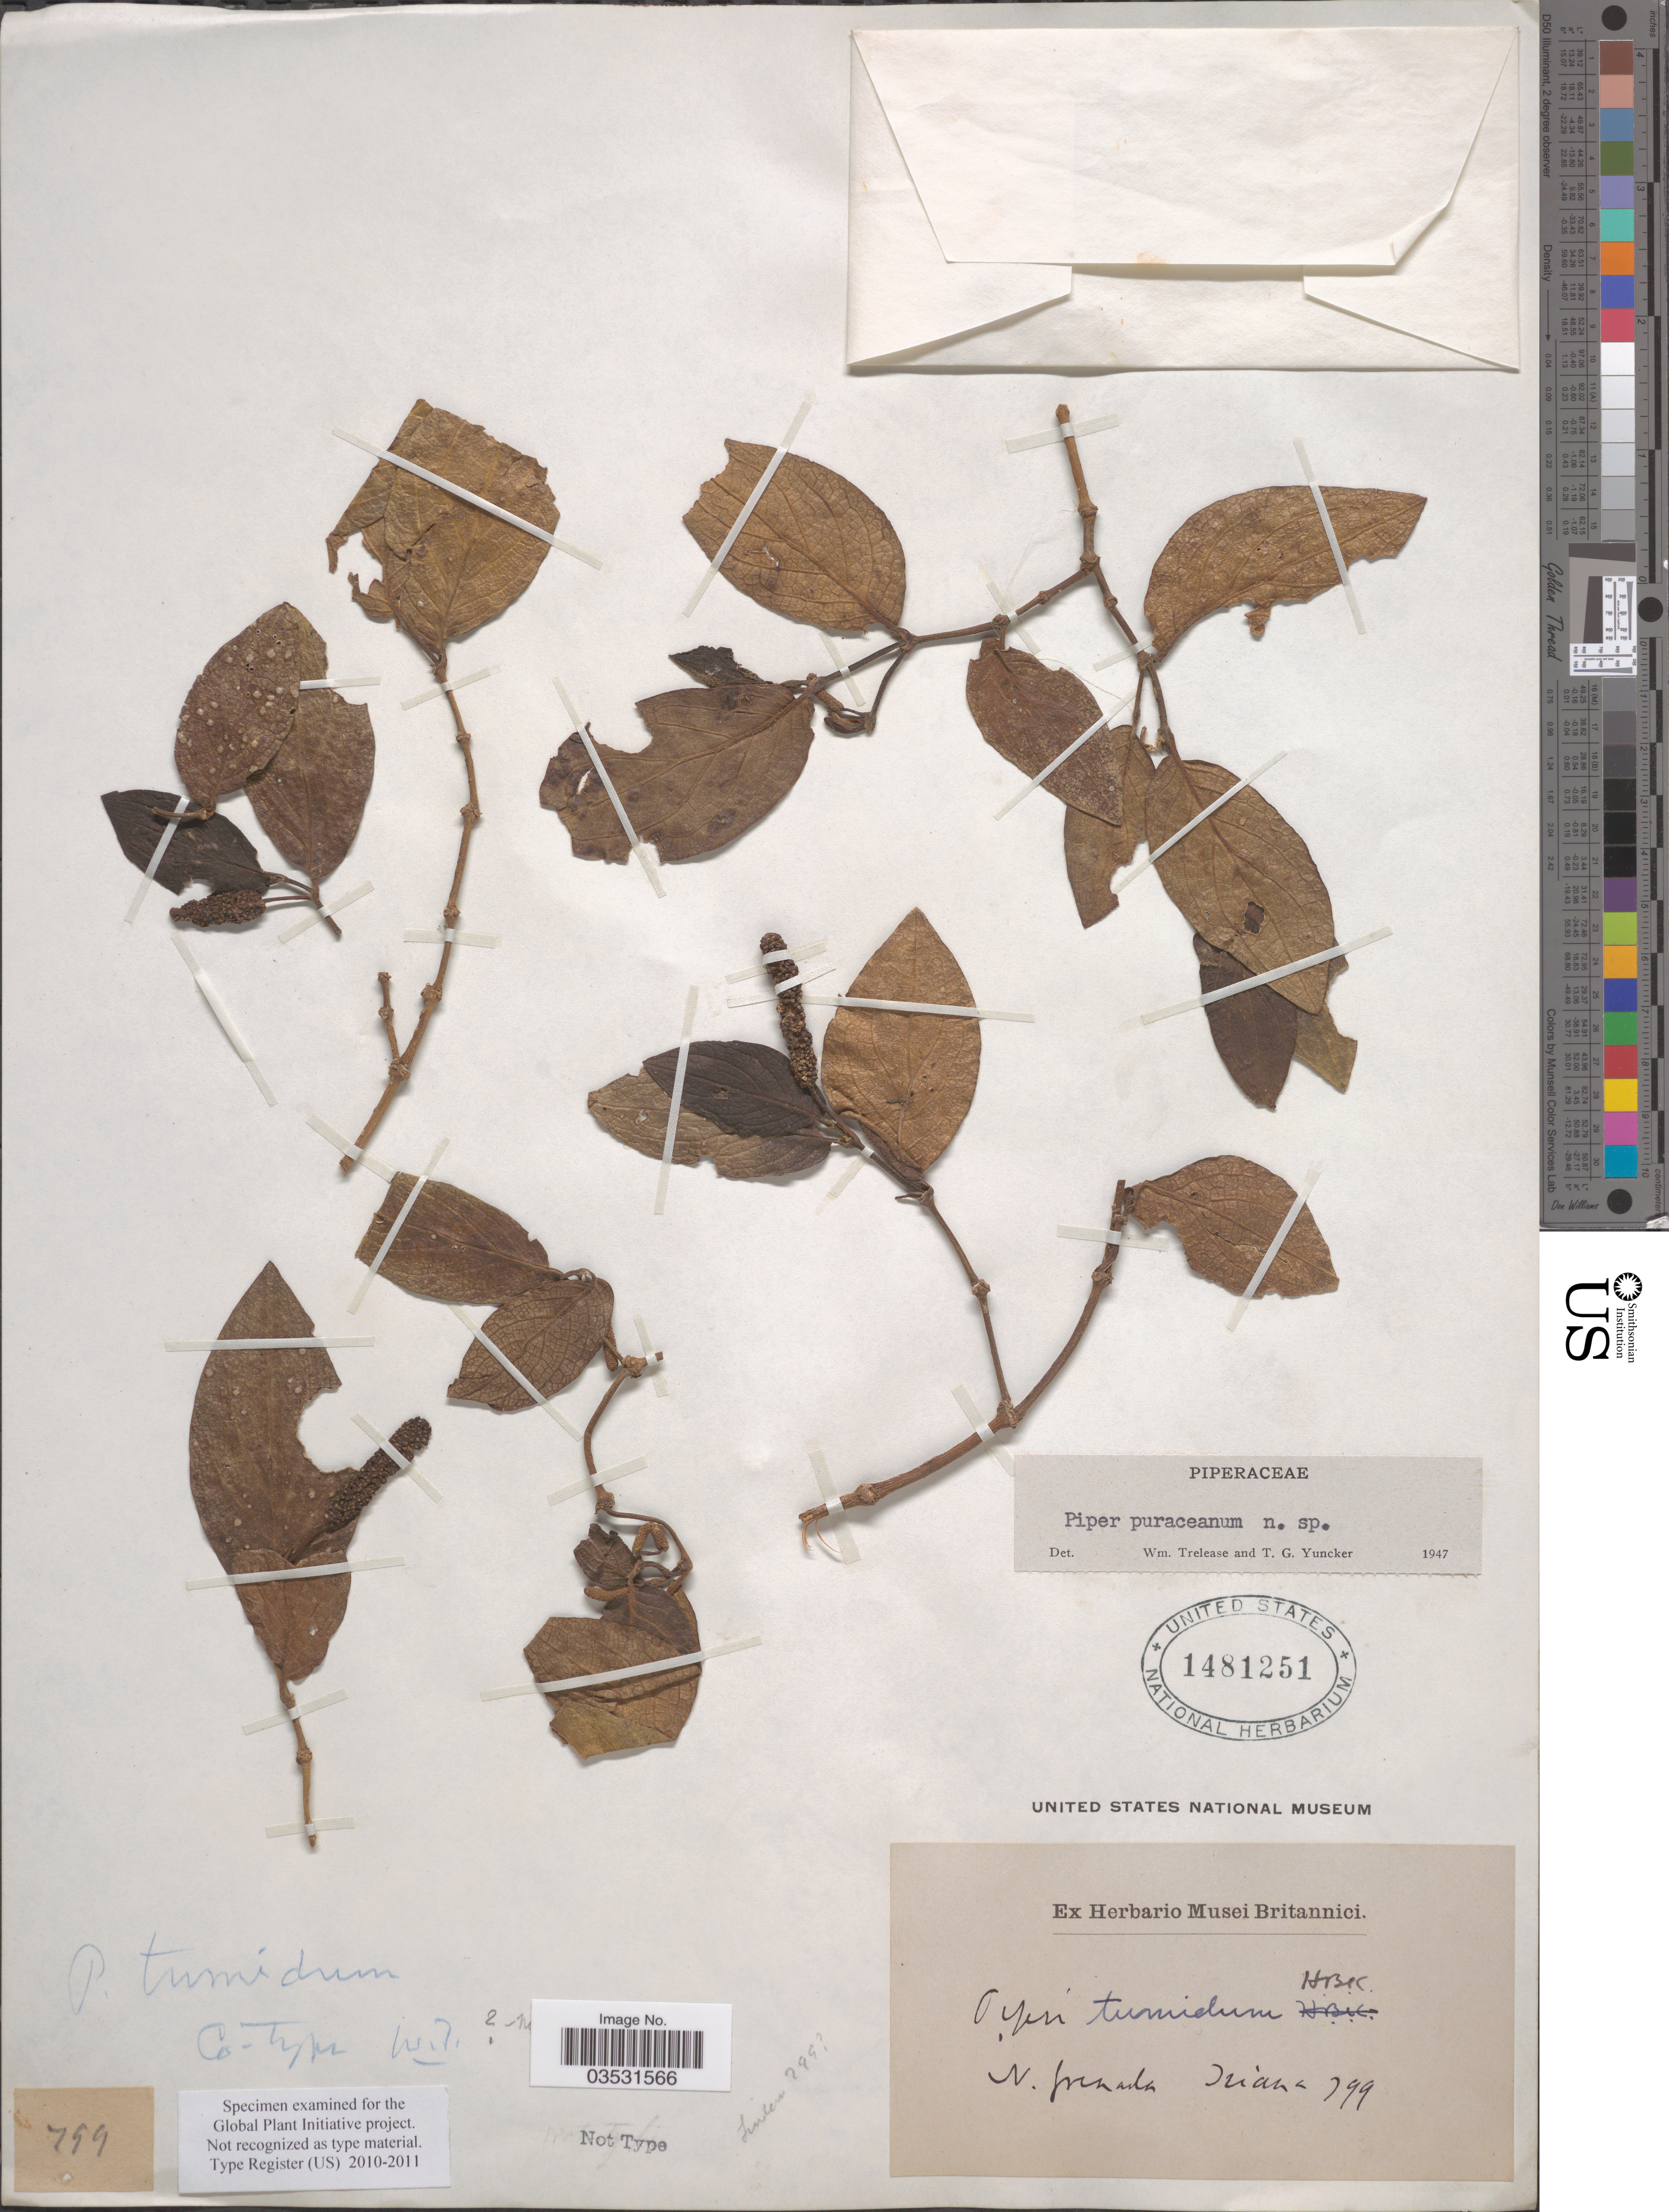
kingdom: Plantae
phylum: Tracheophyta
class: Magnoliopsida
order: Piperales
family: Piperaceae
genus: Piper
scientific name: Piper puraceanum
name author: Trel. & Yunck.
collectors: Triana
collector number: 799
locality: N. Grenada.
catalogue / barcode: US 1481251